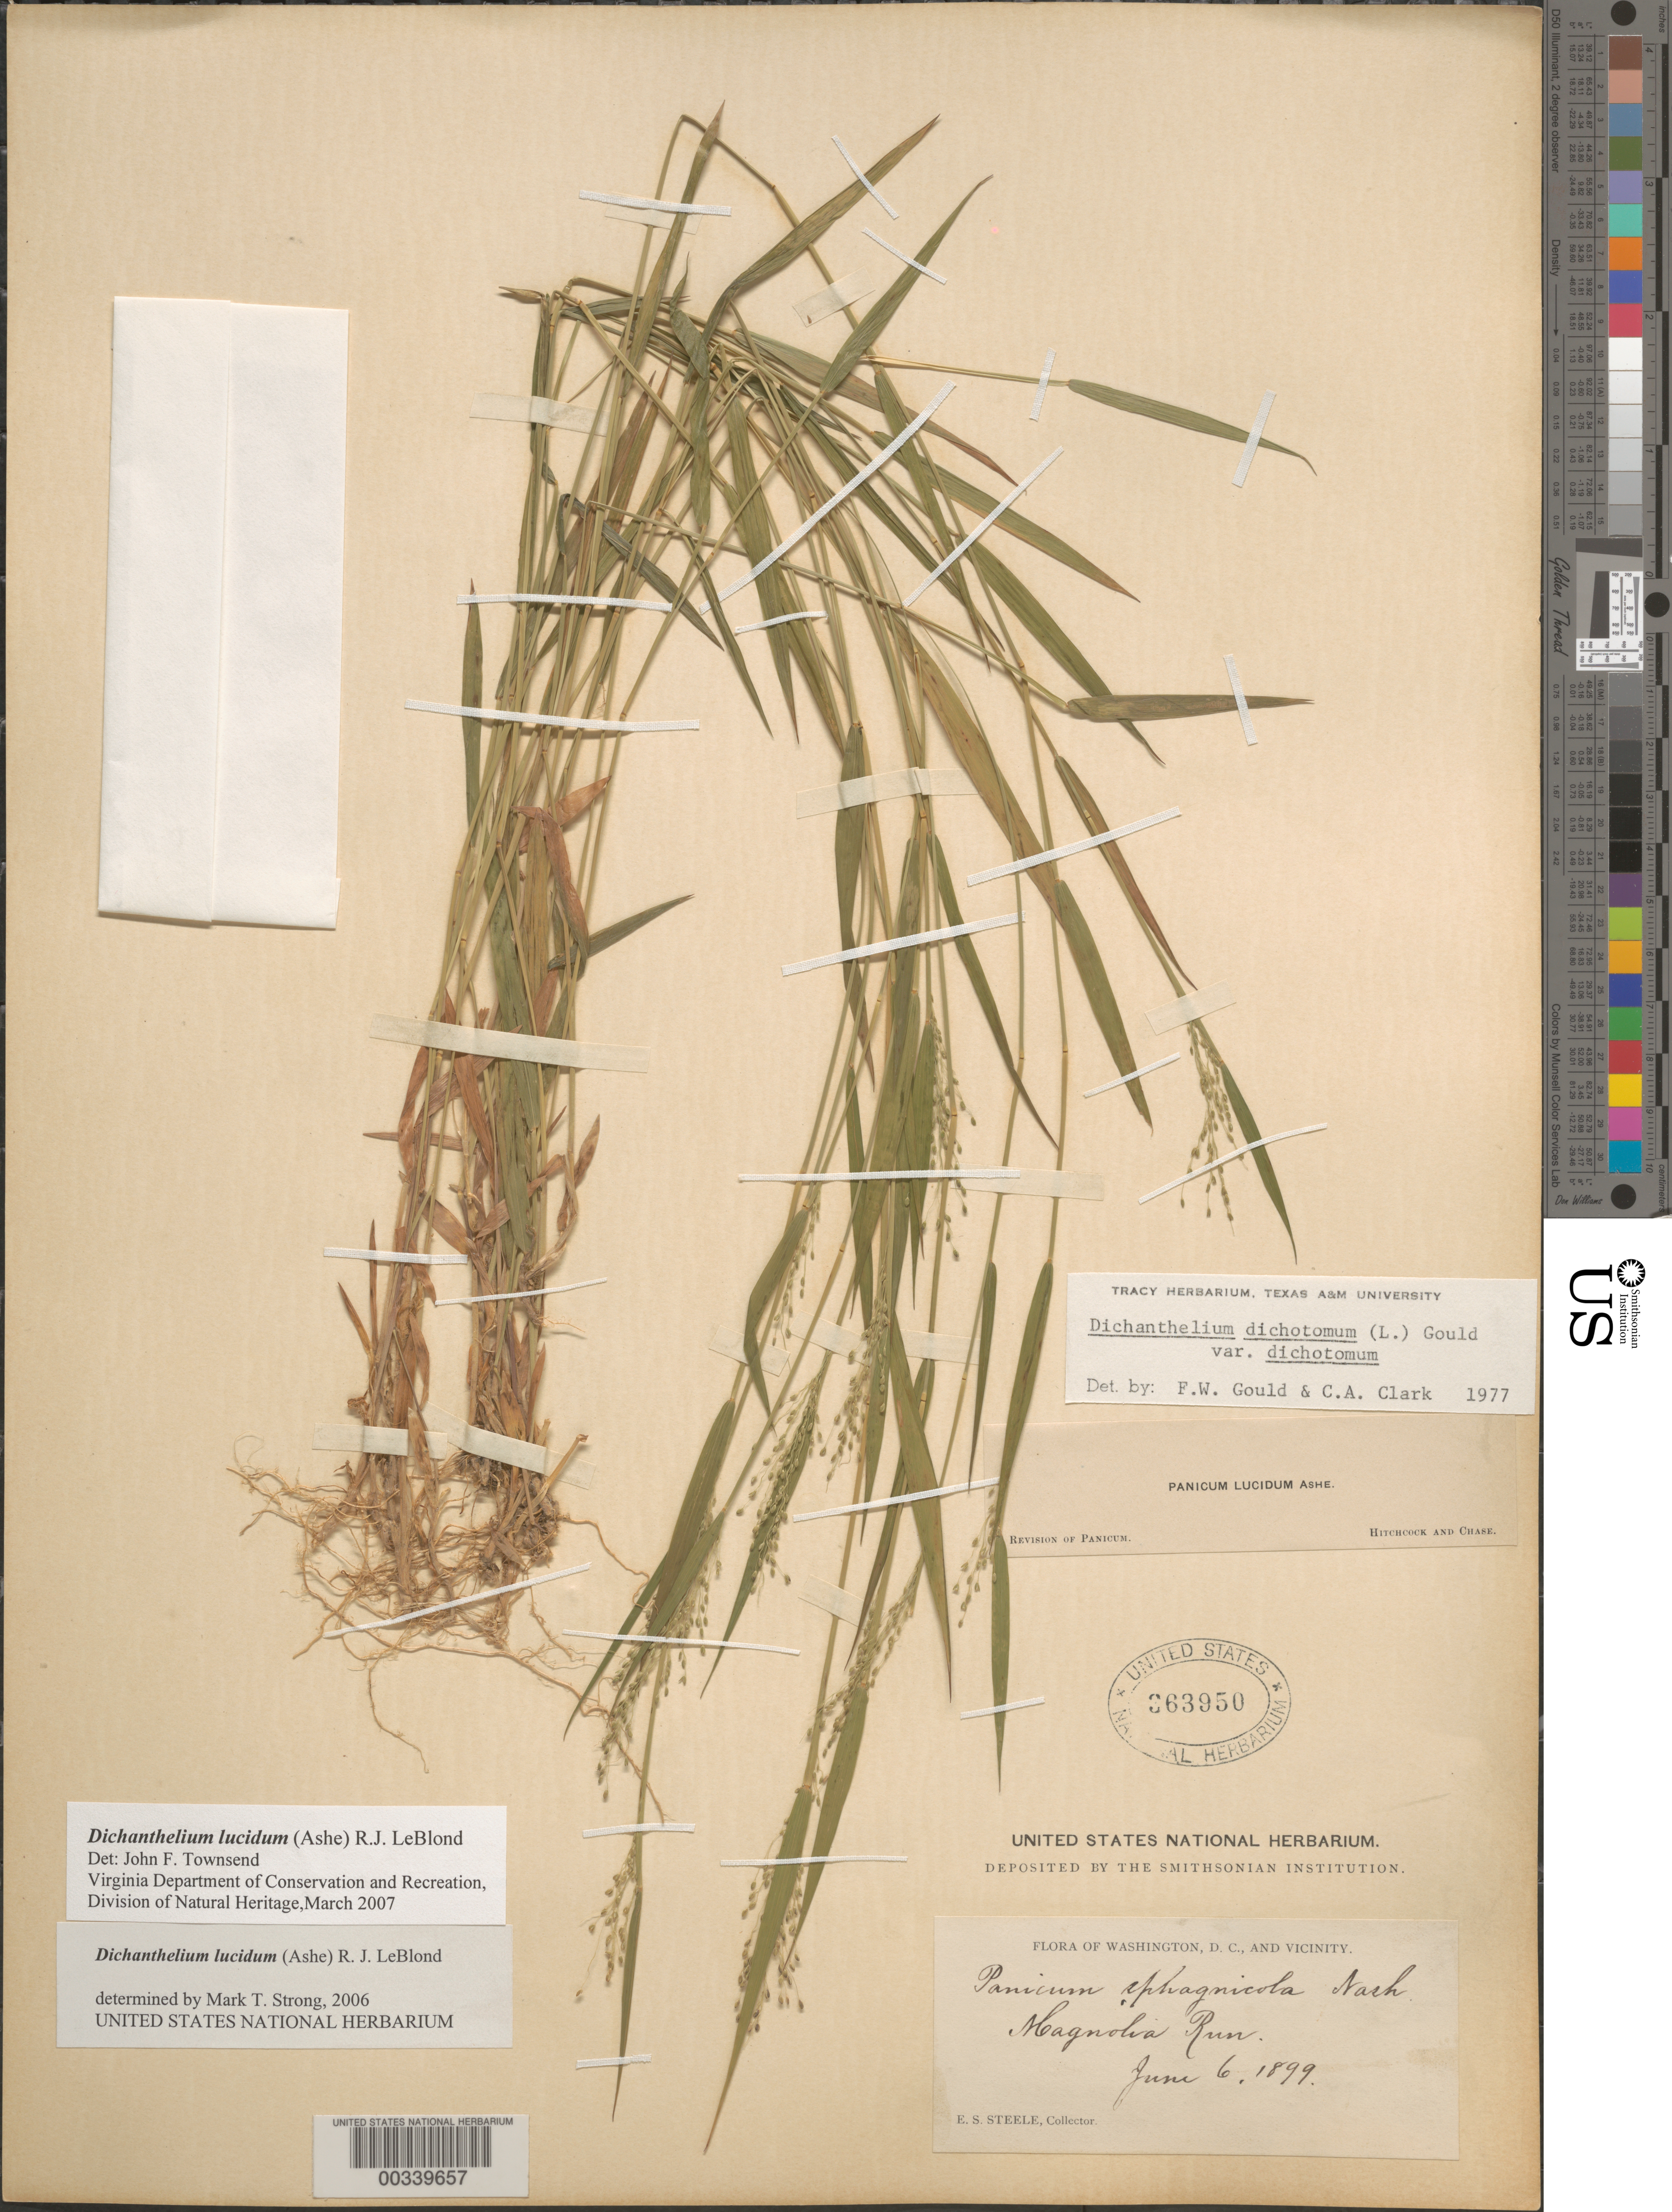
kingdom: Plantae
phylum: Tracheophyta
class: Liliopsida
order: Poales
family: Poaceae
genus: Dichanthelium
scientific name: Dichanthelium dichotomum var. dichotomum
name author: (L.) Gould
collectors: E. Steele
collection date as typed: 06 Jun 1899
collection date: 1899-06-06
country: United States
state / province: District of Columbia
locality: Magnolia Run, Rock Creek Park and Vicinity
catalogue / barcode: US 363950